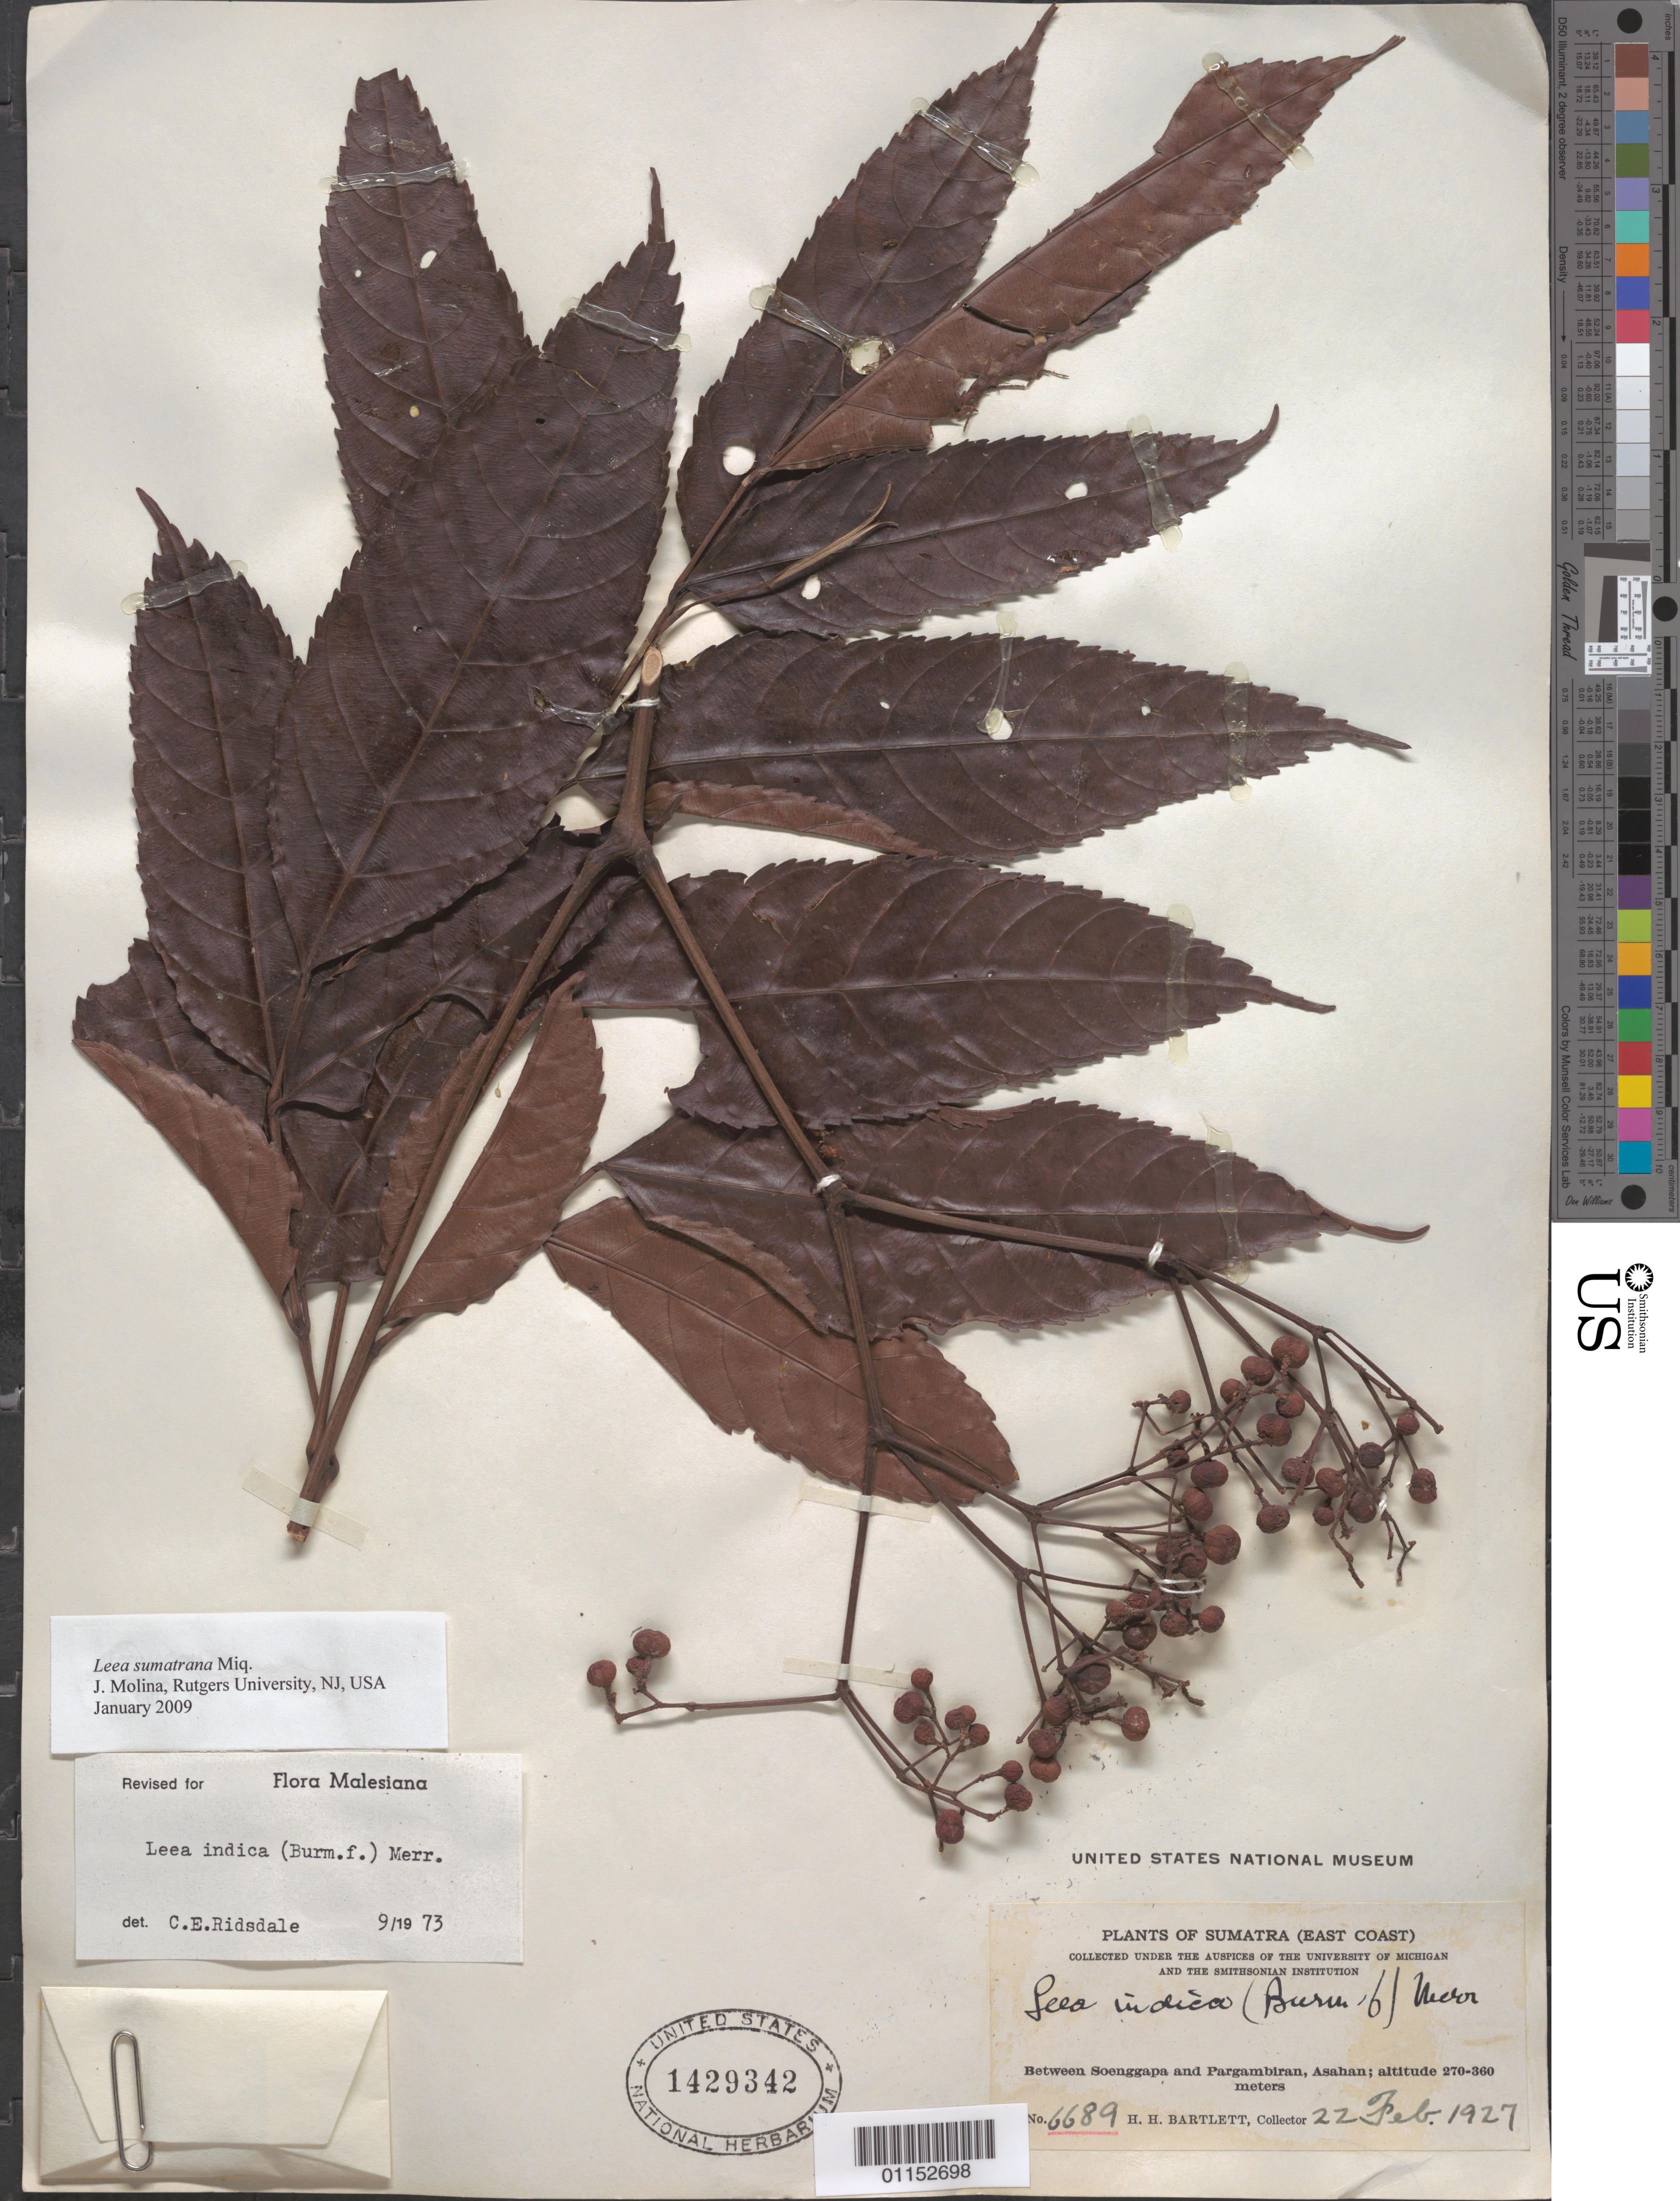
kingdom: Plantae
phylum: Tracheophyta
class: Magnoliopsida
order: Vitales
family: Vitaceae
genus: Leea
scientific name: Leea sumatrana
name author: Miq.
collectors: H. H. Bartlett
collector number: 6689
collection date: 1927-02-22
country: Indonesia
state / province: Sumatra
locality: Between Soenggapa and Pargambiran, Asahan.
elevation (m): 270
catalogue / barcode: US 1429342